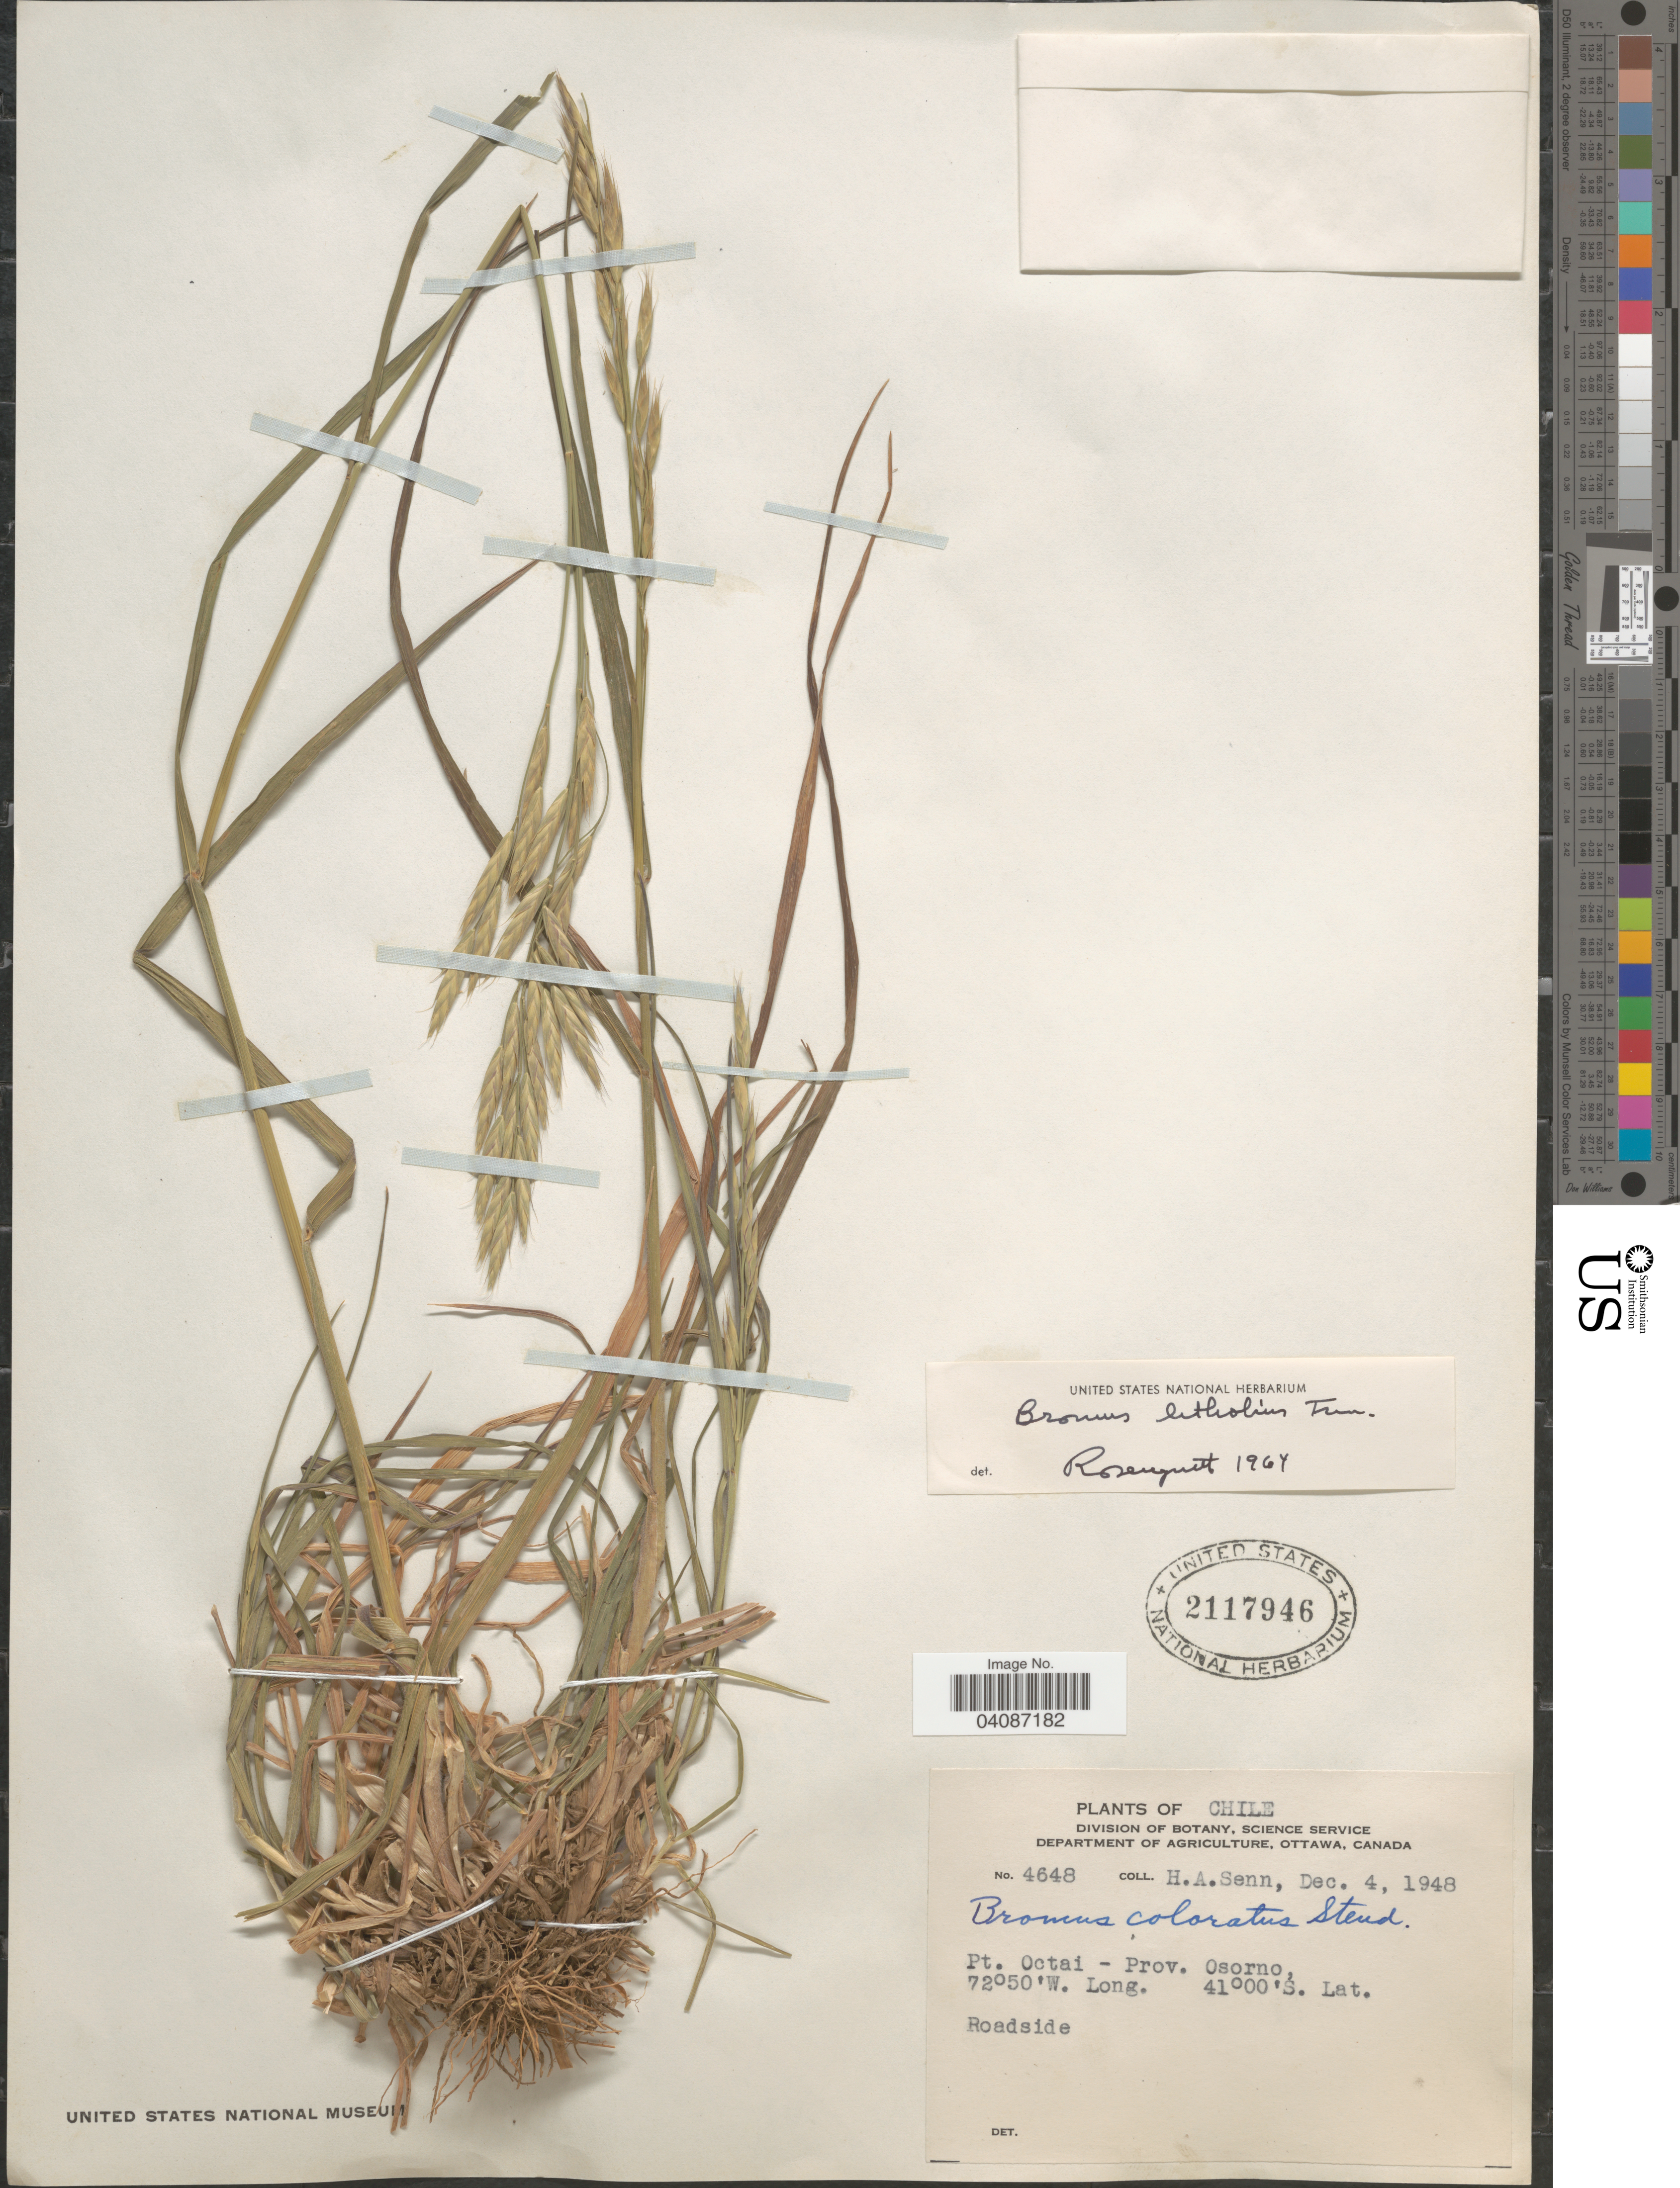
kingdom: Plantae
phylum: Tracheophyta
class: Liliopsida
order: Poales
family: Poaceae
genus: Bromus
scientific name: Bromus lithobius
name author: Trin.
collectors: H. Senn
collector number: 4648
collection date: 1948-12-04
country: Chile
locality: Pt. Octai - Prov. Osorno.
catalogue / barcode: US 2117946